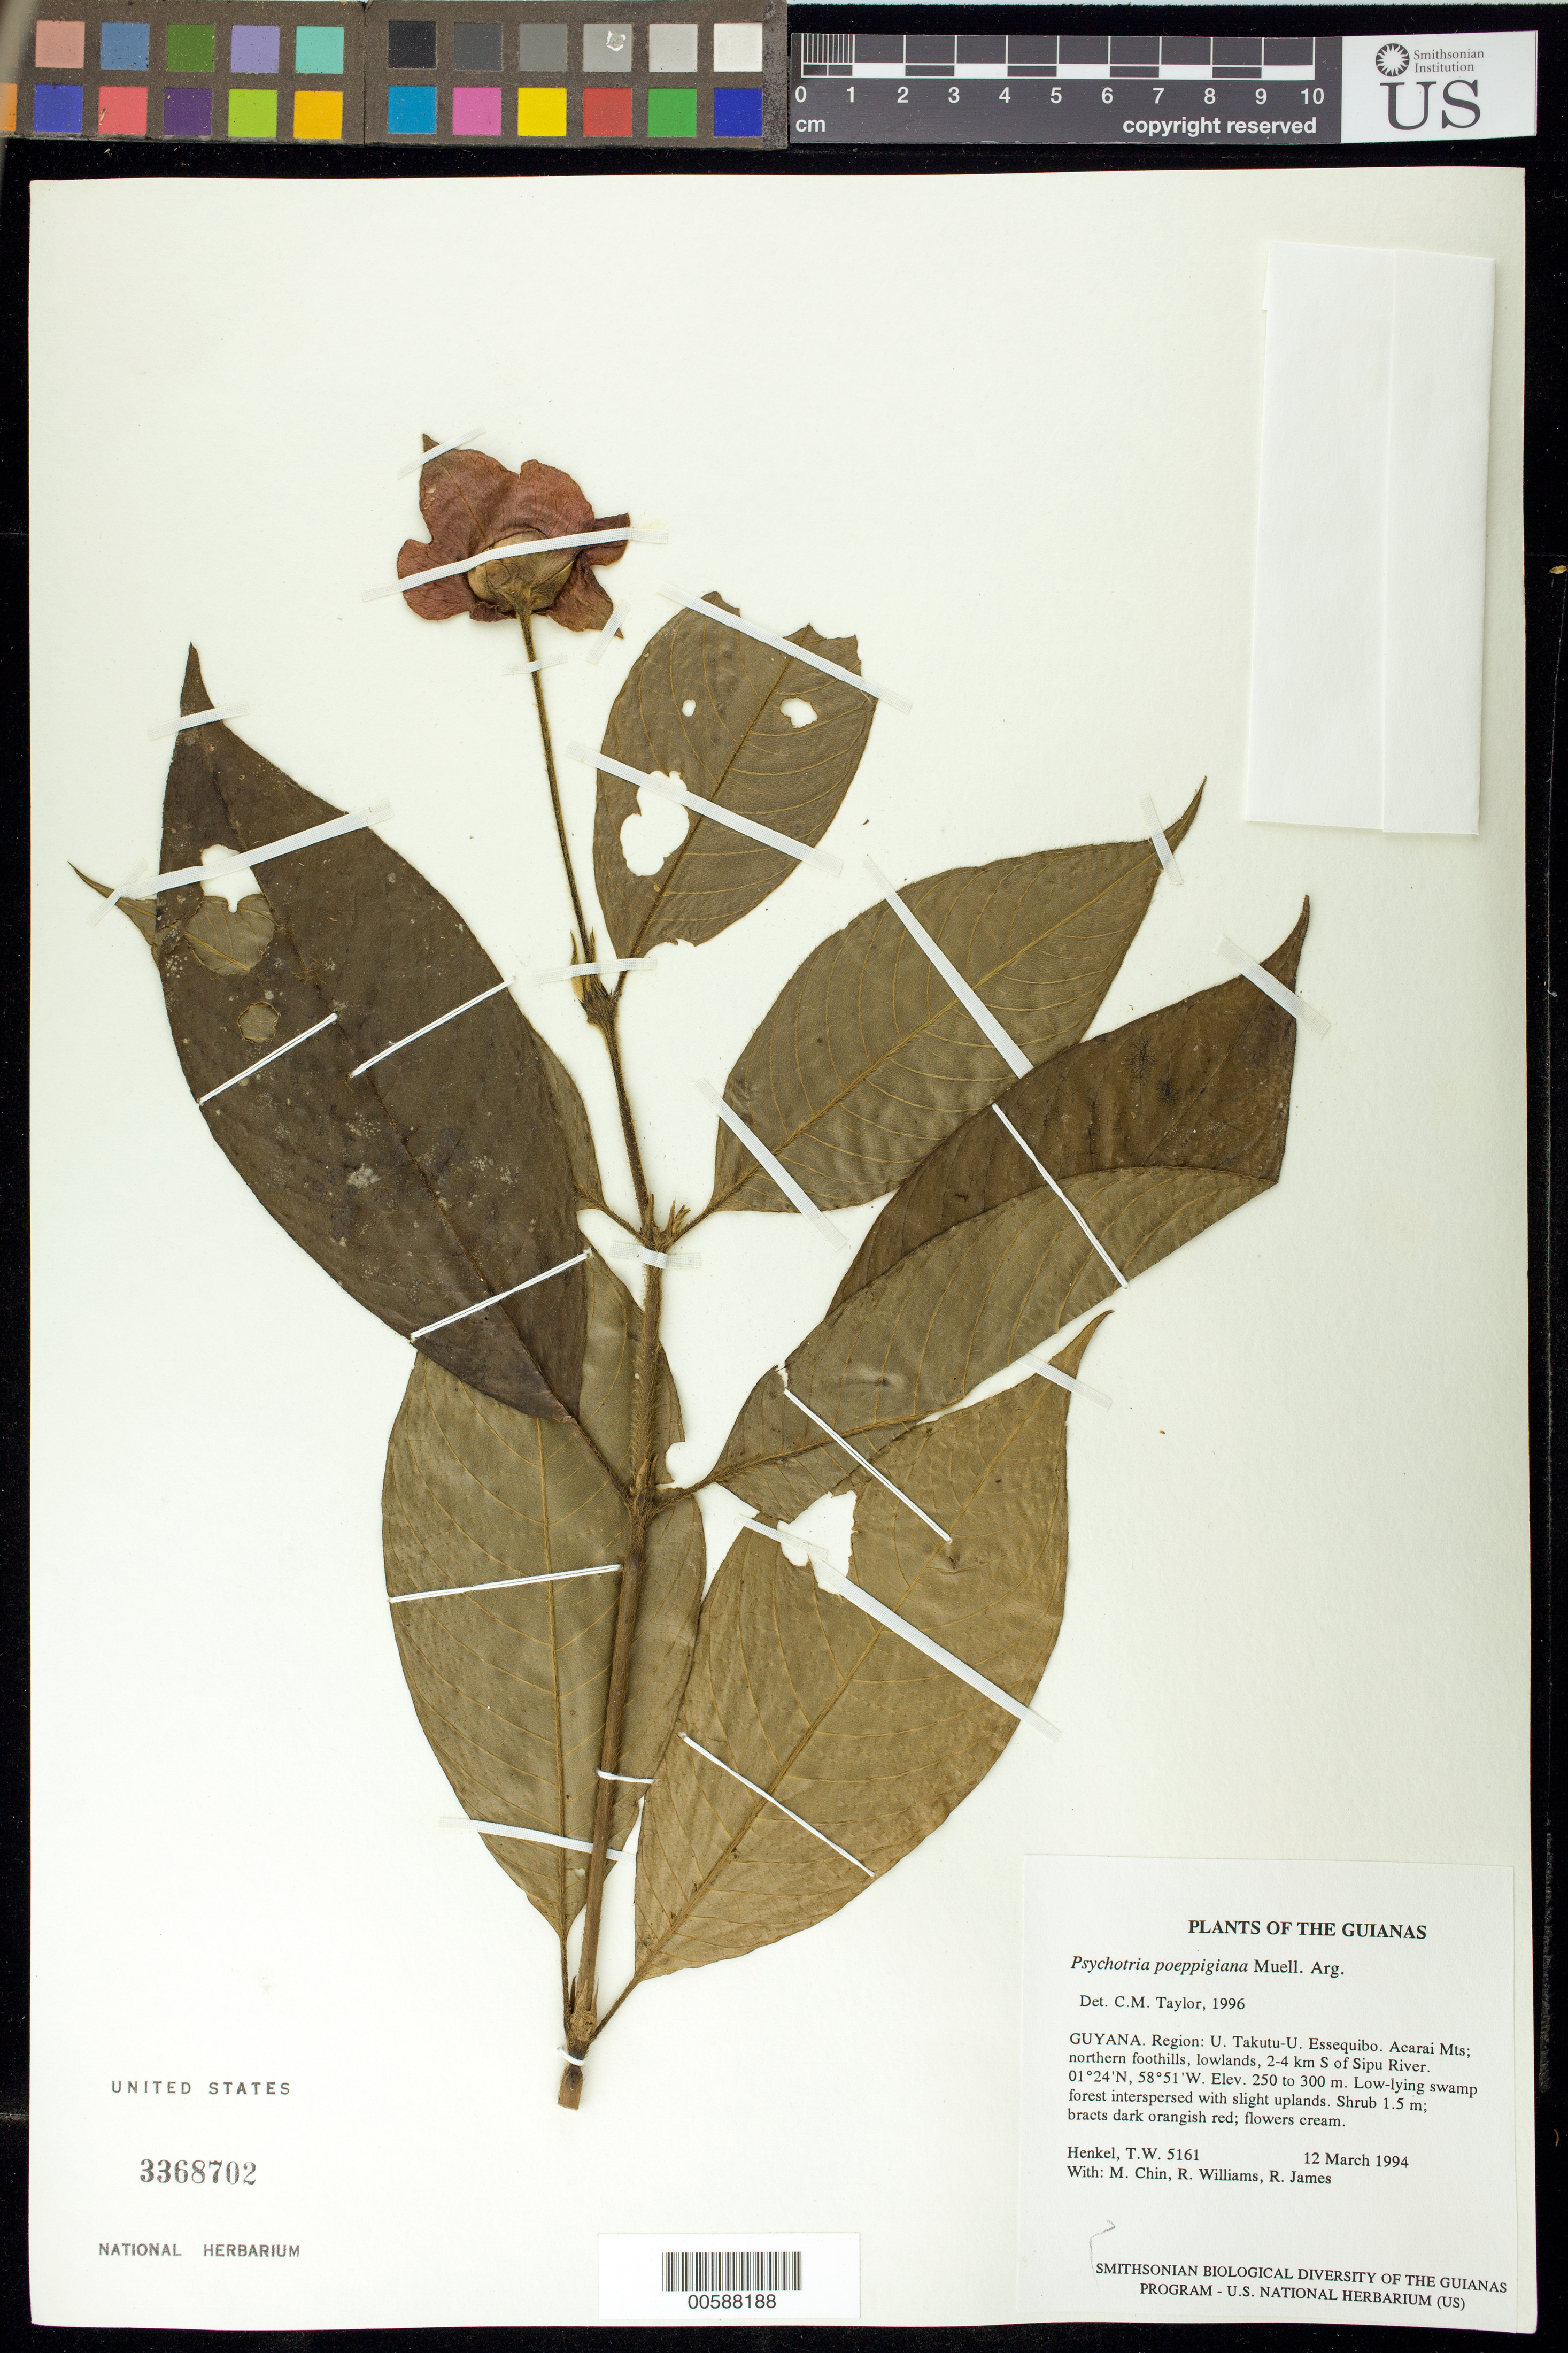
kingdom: Plantae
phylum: Tracheophyta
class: Magnoliopsida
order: Gentianales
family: Rubiaceae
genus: Palicourea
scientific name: Palicourea tomentosa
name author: (Aubl.) Borhidi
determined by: Kirkbride, J. H., Jr.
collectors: T. Henkel, M. Chin, R. Williams & R. James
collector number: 5161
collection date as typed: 12 March 1994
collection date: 1994-03-12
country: Guyana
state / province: U. Takutu-U. Essequibo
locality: Acarai Mts; northern foothills, lowlands, 2-4 km S of Sipu River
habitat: Low-lying swamp forest interspersed with slight uplands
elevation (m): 250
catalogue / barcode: US 3368702